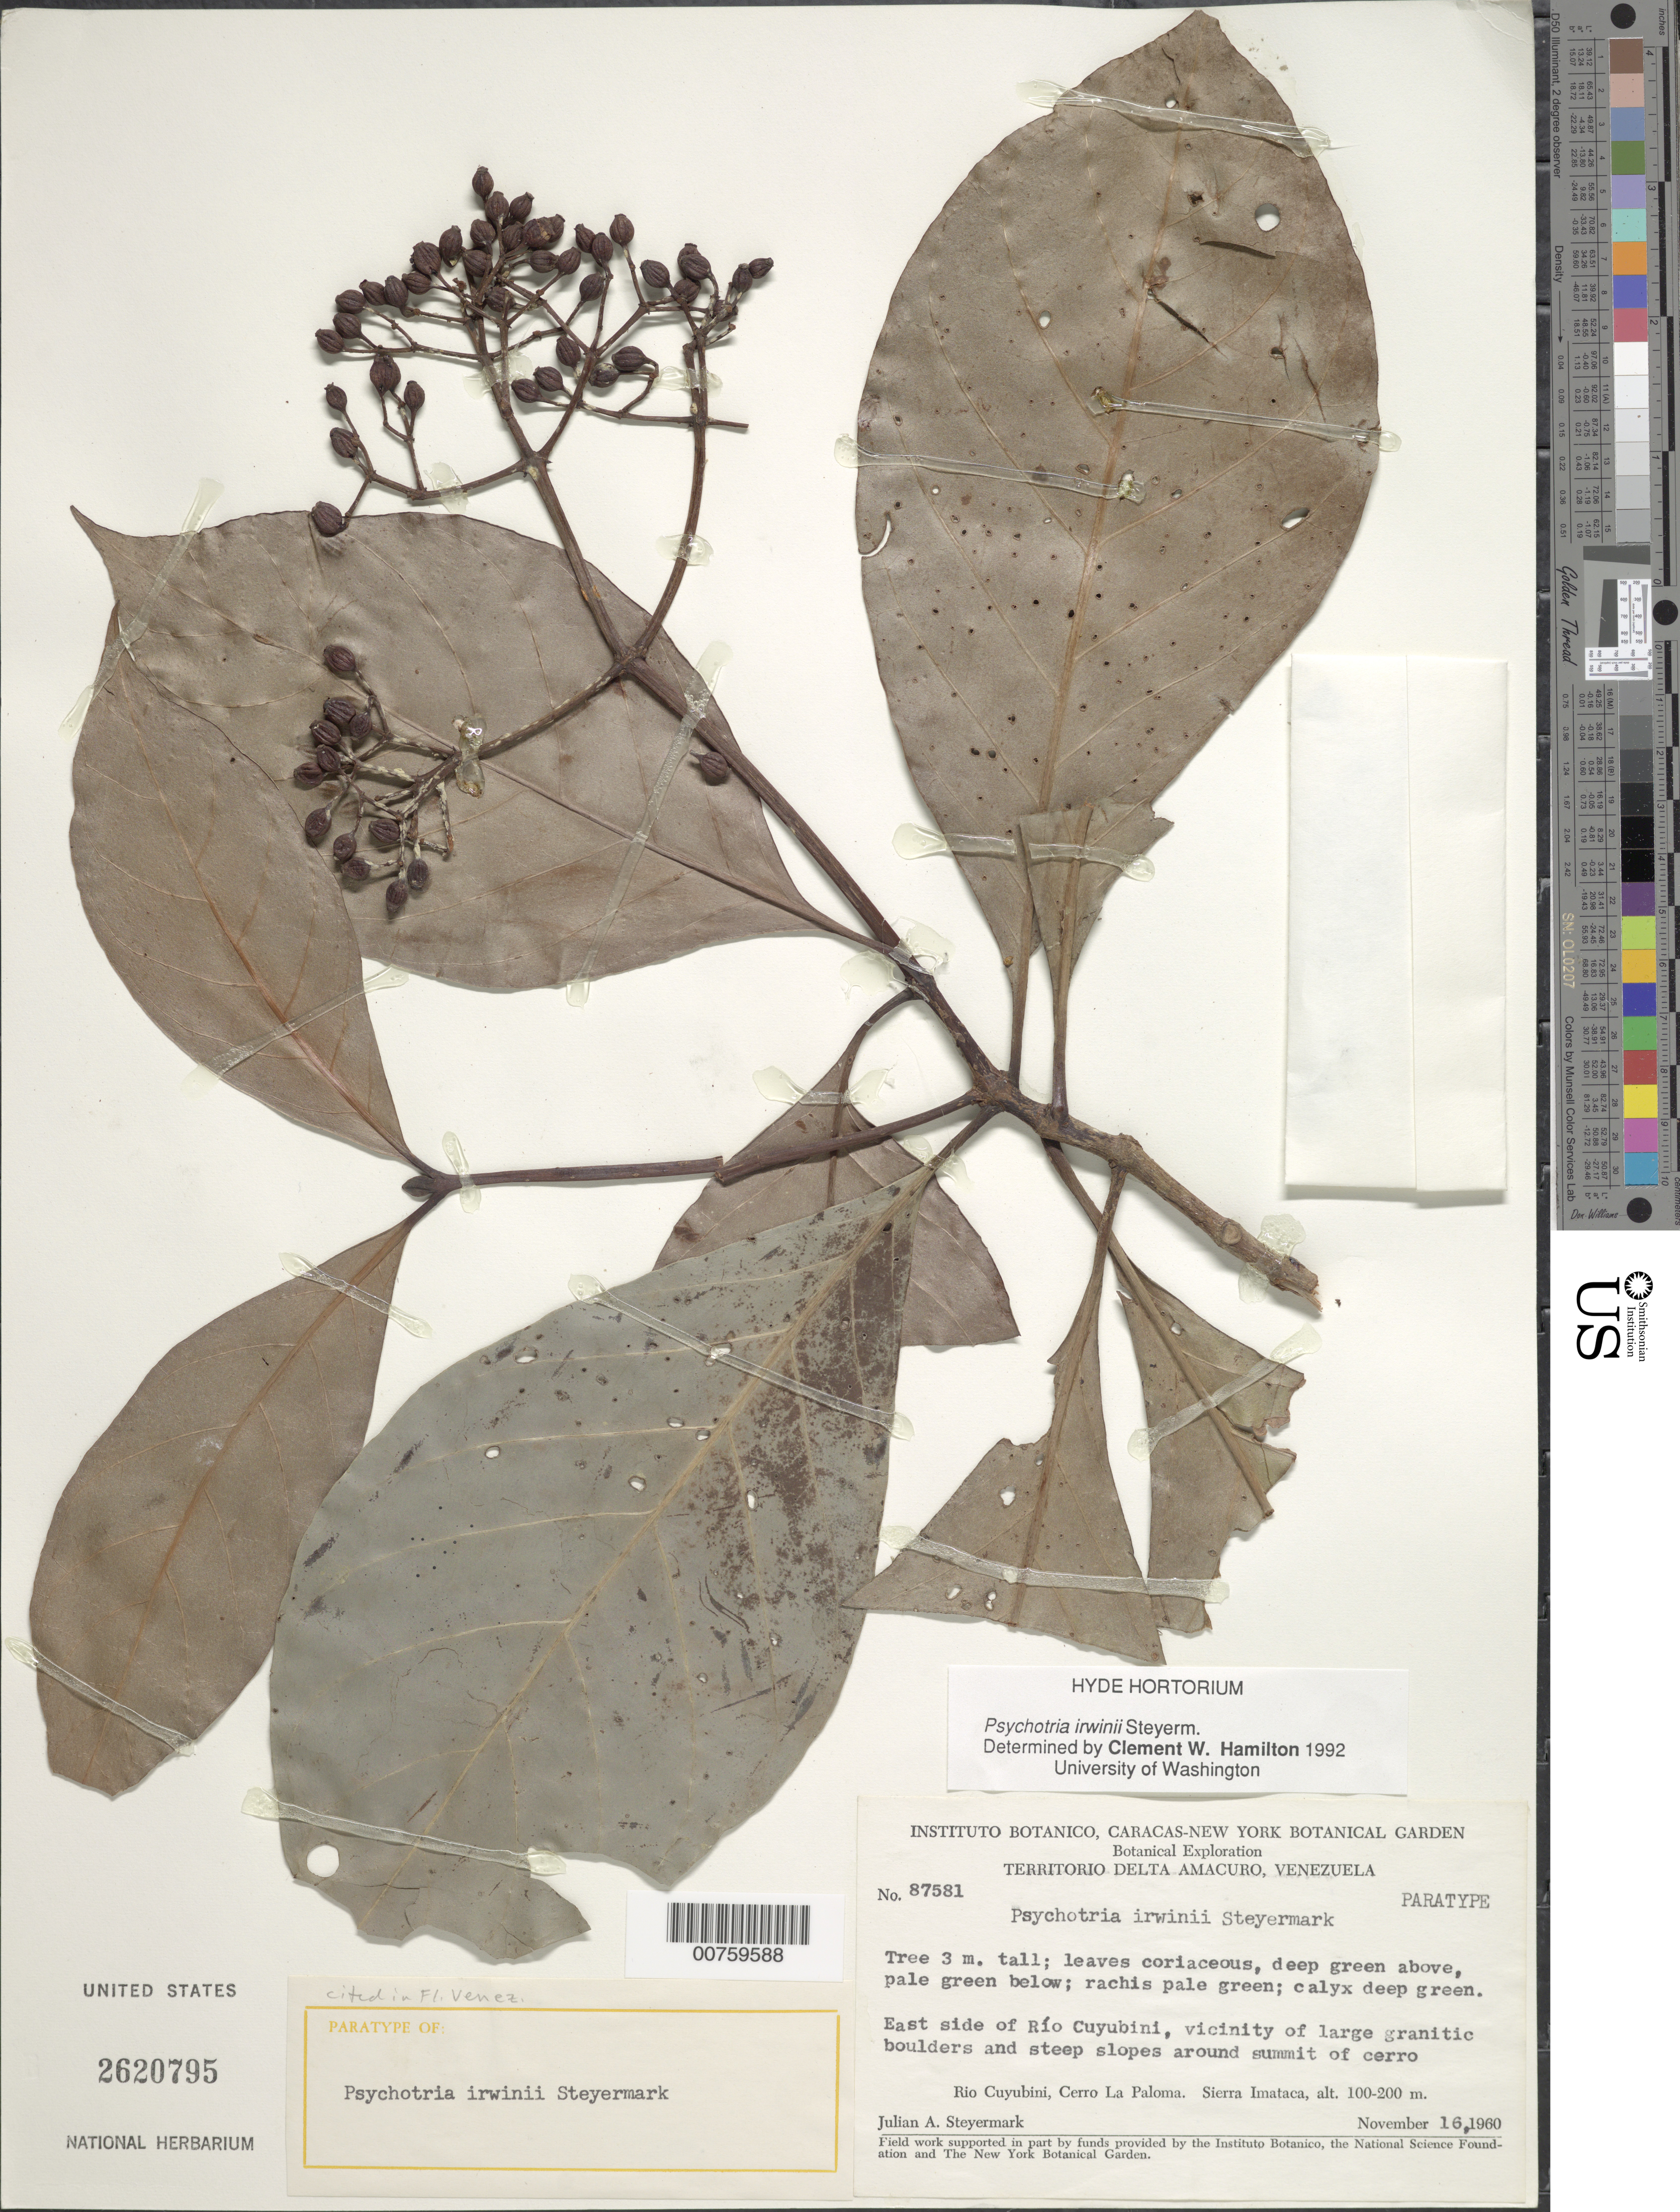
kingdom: Plantae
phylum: Tracheophyta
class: Magnoliopsida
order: Gentianales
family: Rubiaceae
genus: Psychotria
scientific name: Psychotria irwinii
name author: Steyerm.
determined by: Hamilton, C. W.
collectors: J. Steyermark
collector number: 87581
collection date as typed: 16-Nov-60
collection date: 1960-11-16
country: Venezuela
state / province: Delta Amacuro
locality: Río Cuyubini, E side; Cerro La Paloma, Sierra Imataca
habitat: Vic of large granitic boulders and steep slopes around summit of cerro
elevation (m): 100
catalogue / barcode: US 2620795